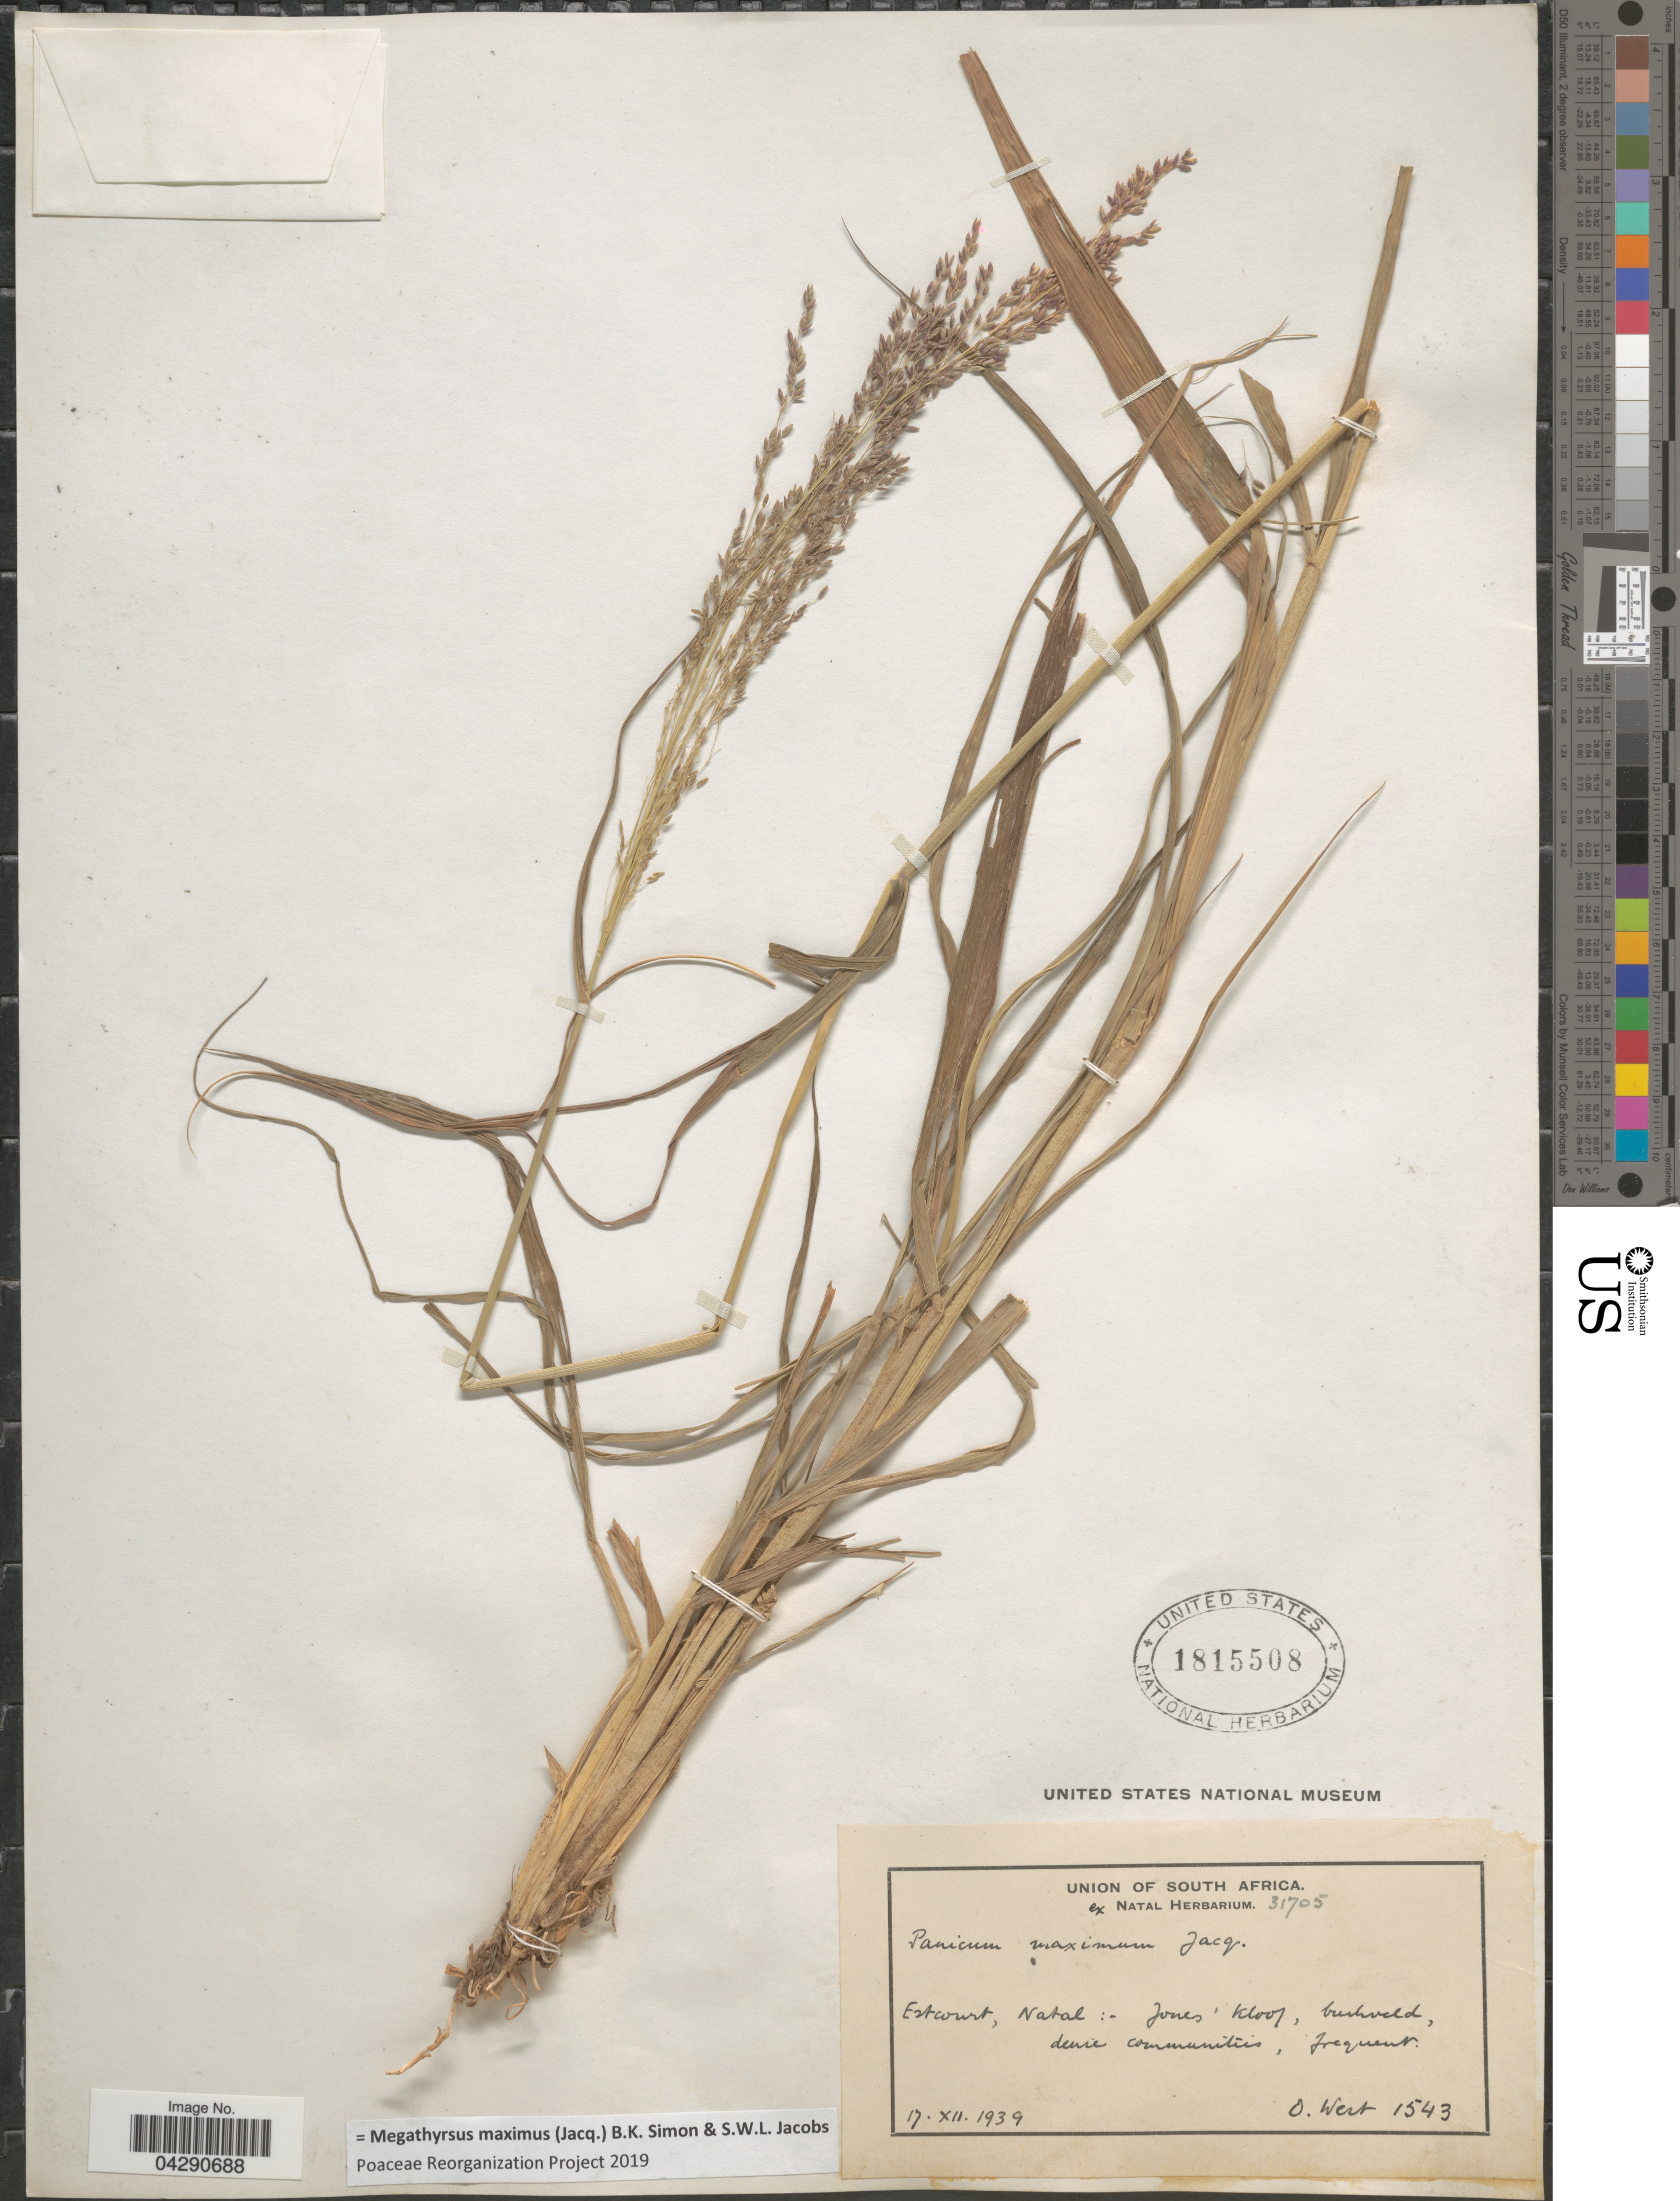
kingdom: Plantae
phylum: Tracheophyta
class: Liliopsida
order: Poales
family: Poaceae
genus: Megathyrsus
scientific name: Megathyrsus maximus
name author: (Jacq.) B.K. Simon & S.W.L. Jacobs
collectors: O. West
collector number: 1543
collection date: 1939-12-17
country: South Africa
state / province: KwaZulu-Natal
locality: Union of South Africa. Estcourt, Natal: - Jones' Kloof.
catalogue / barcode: US 1815508